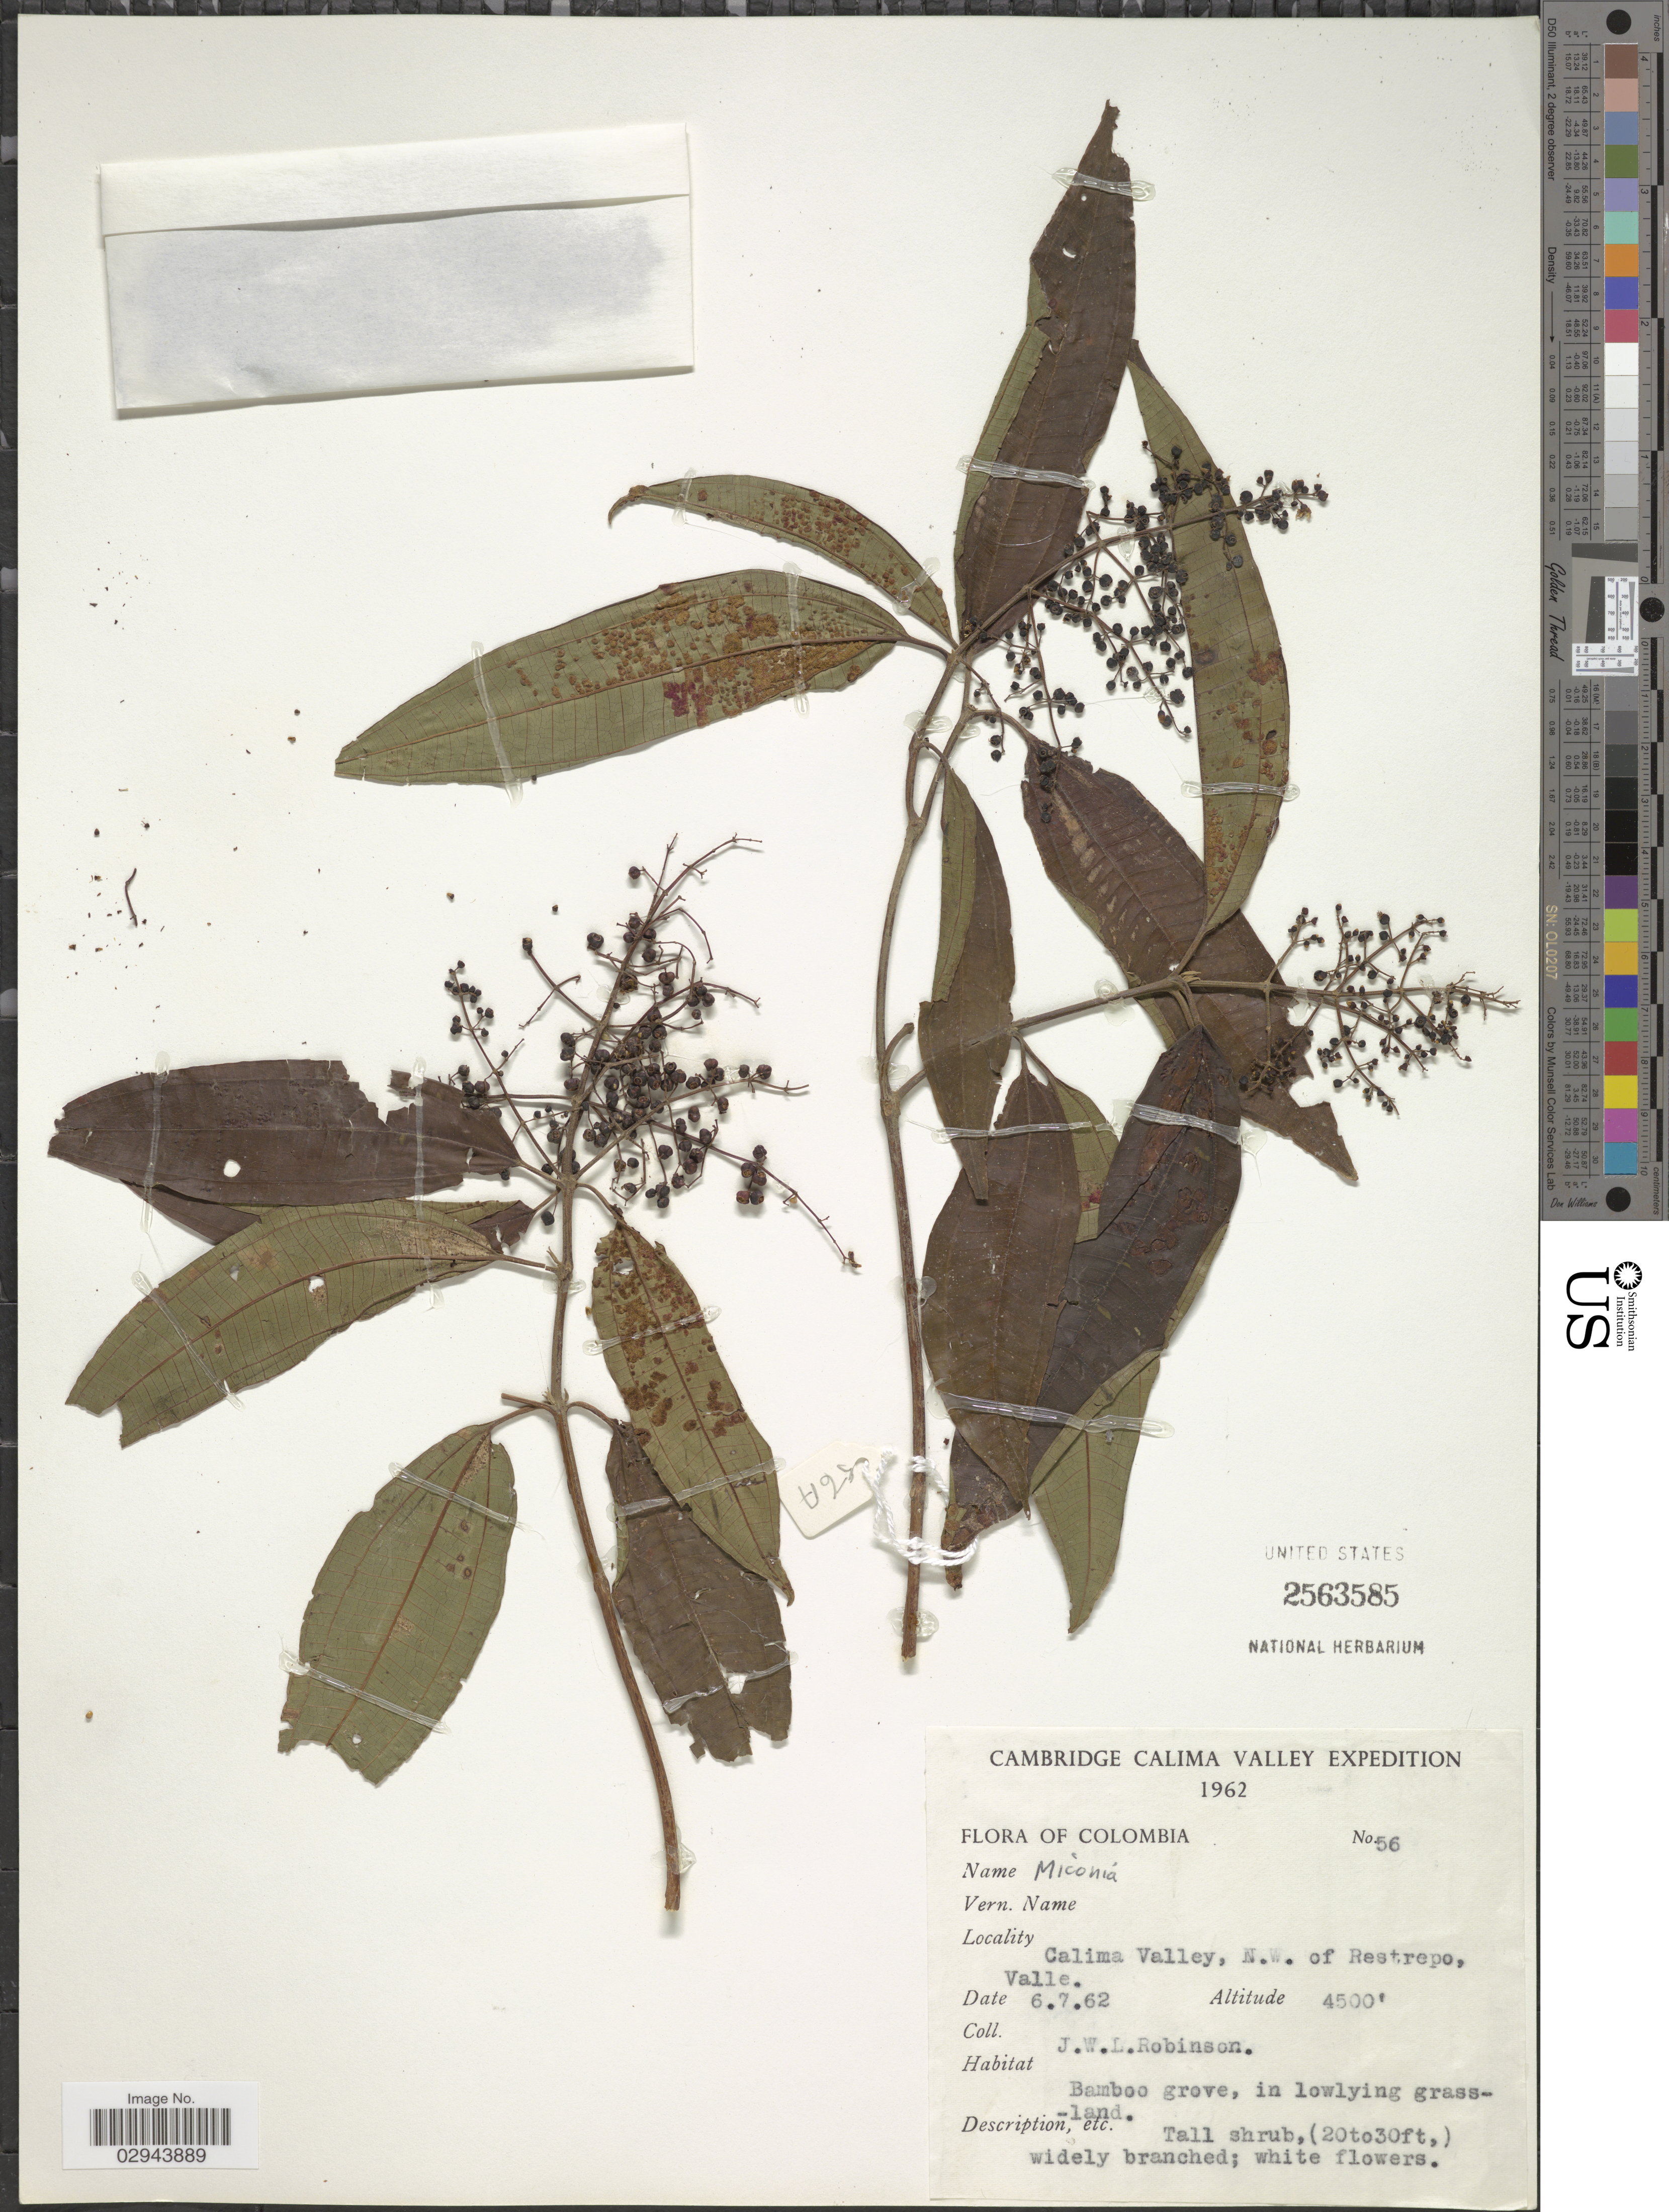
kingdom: Plantae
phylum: Tracheophyta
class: Magnoliopsida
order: Myrtales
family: Melastomataceae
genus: Miconia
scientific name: Miconia ternatifolia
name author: Triana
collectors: J. W. Robinson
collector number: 56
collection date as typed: Transcribed d/m/y: 6/7/62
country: Colombia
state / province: Valle del Cauca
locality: Calima Valley, N. W. of Restrepo, Valle.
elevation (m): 1372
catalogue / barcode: US 2563585